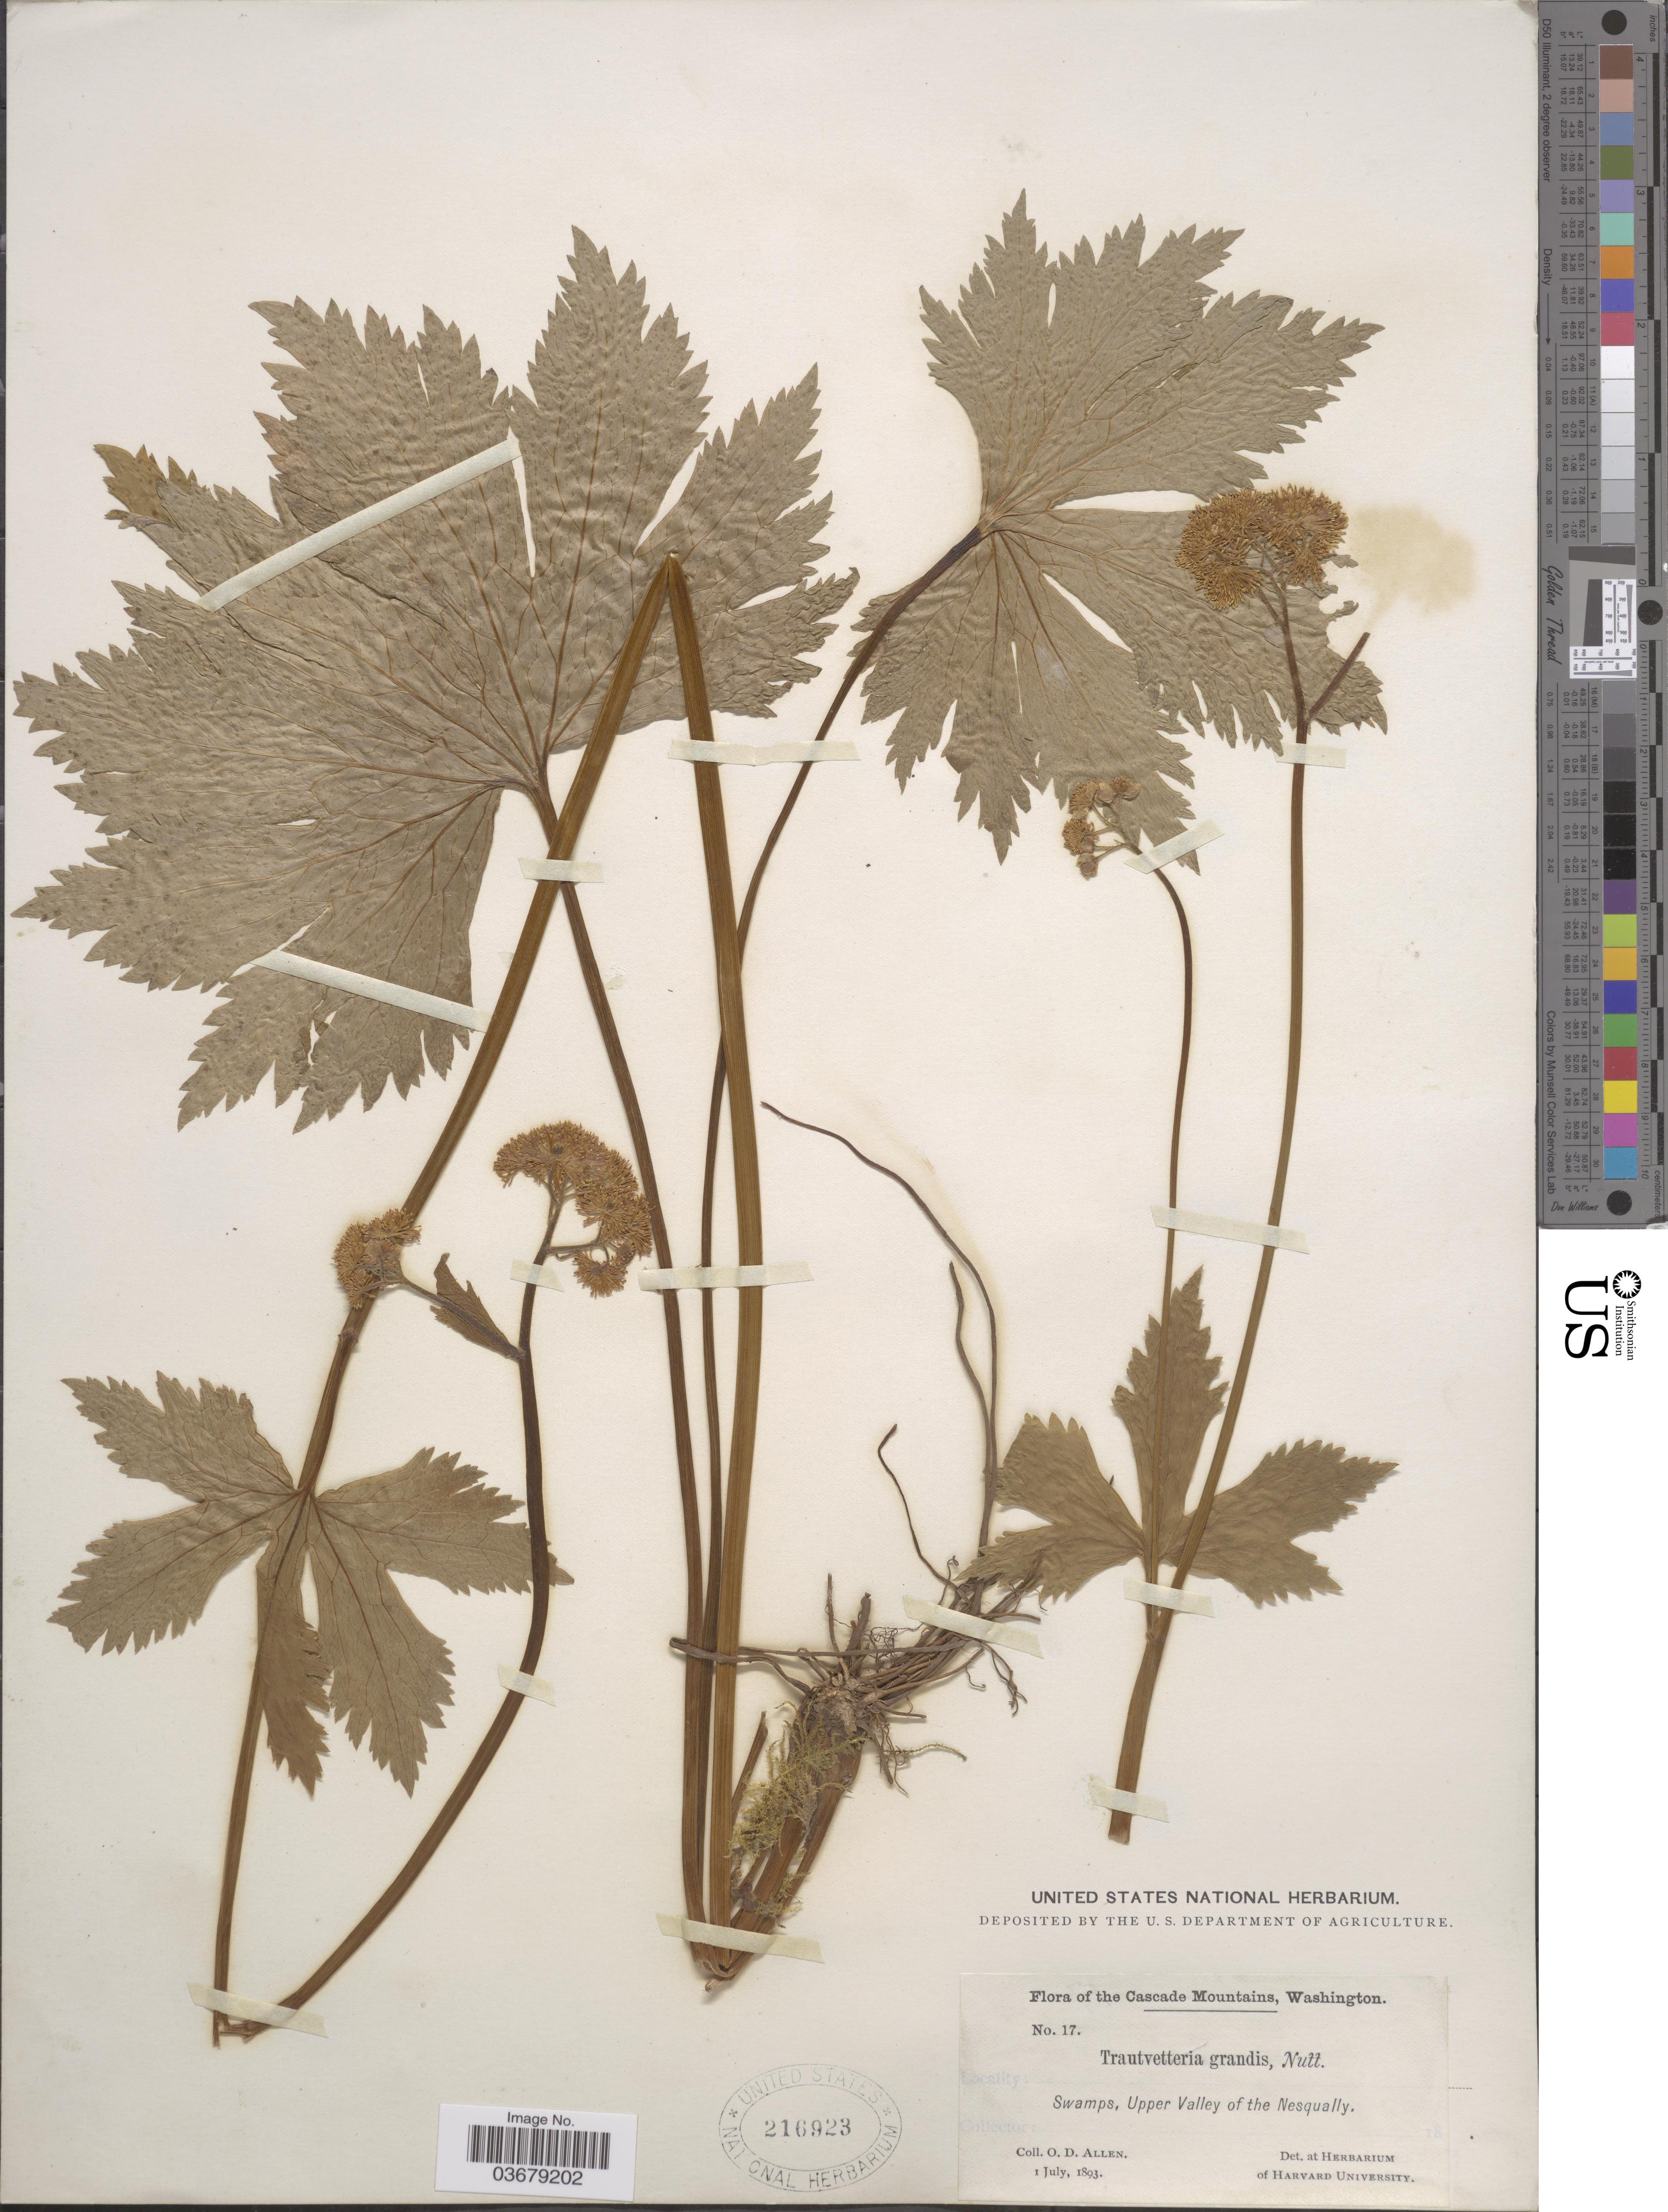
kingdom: Plantae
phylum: Tracheophyta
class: Magnoliopsida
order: Ranunculales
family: Ranunculaceae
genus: Trautvetteria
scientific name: Trautvetteria caroliniensis var. grandis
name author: (Water) Vail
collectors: O. D. Allen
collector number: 17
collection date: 1893-07-01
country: United States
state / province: Washington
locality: The Cascade Mountains. Upper Valley of the Nesqually.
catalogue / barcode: US 216923